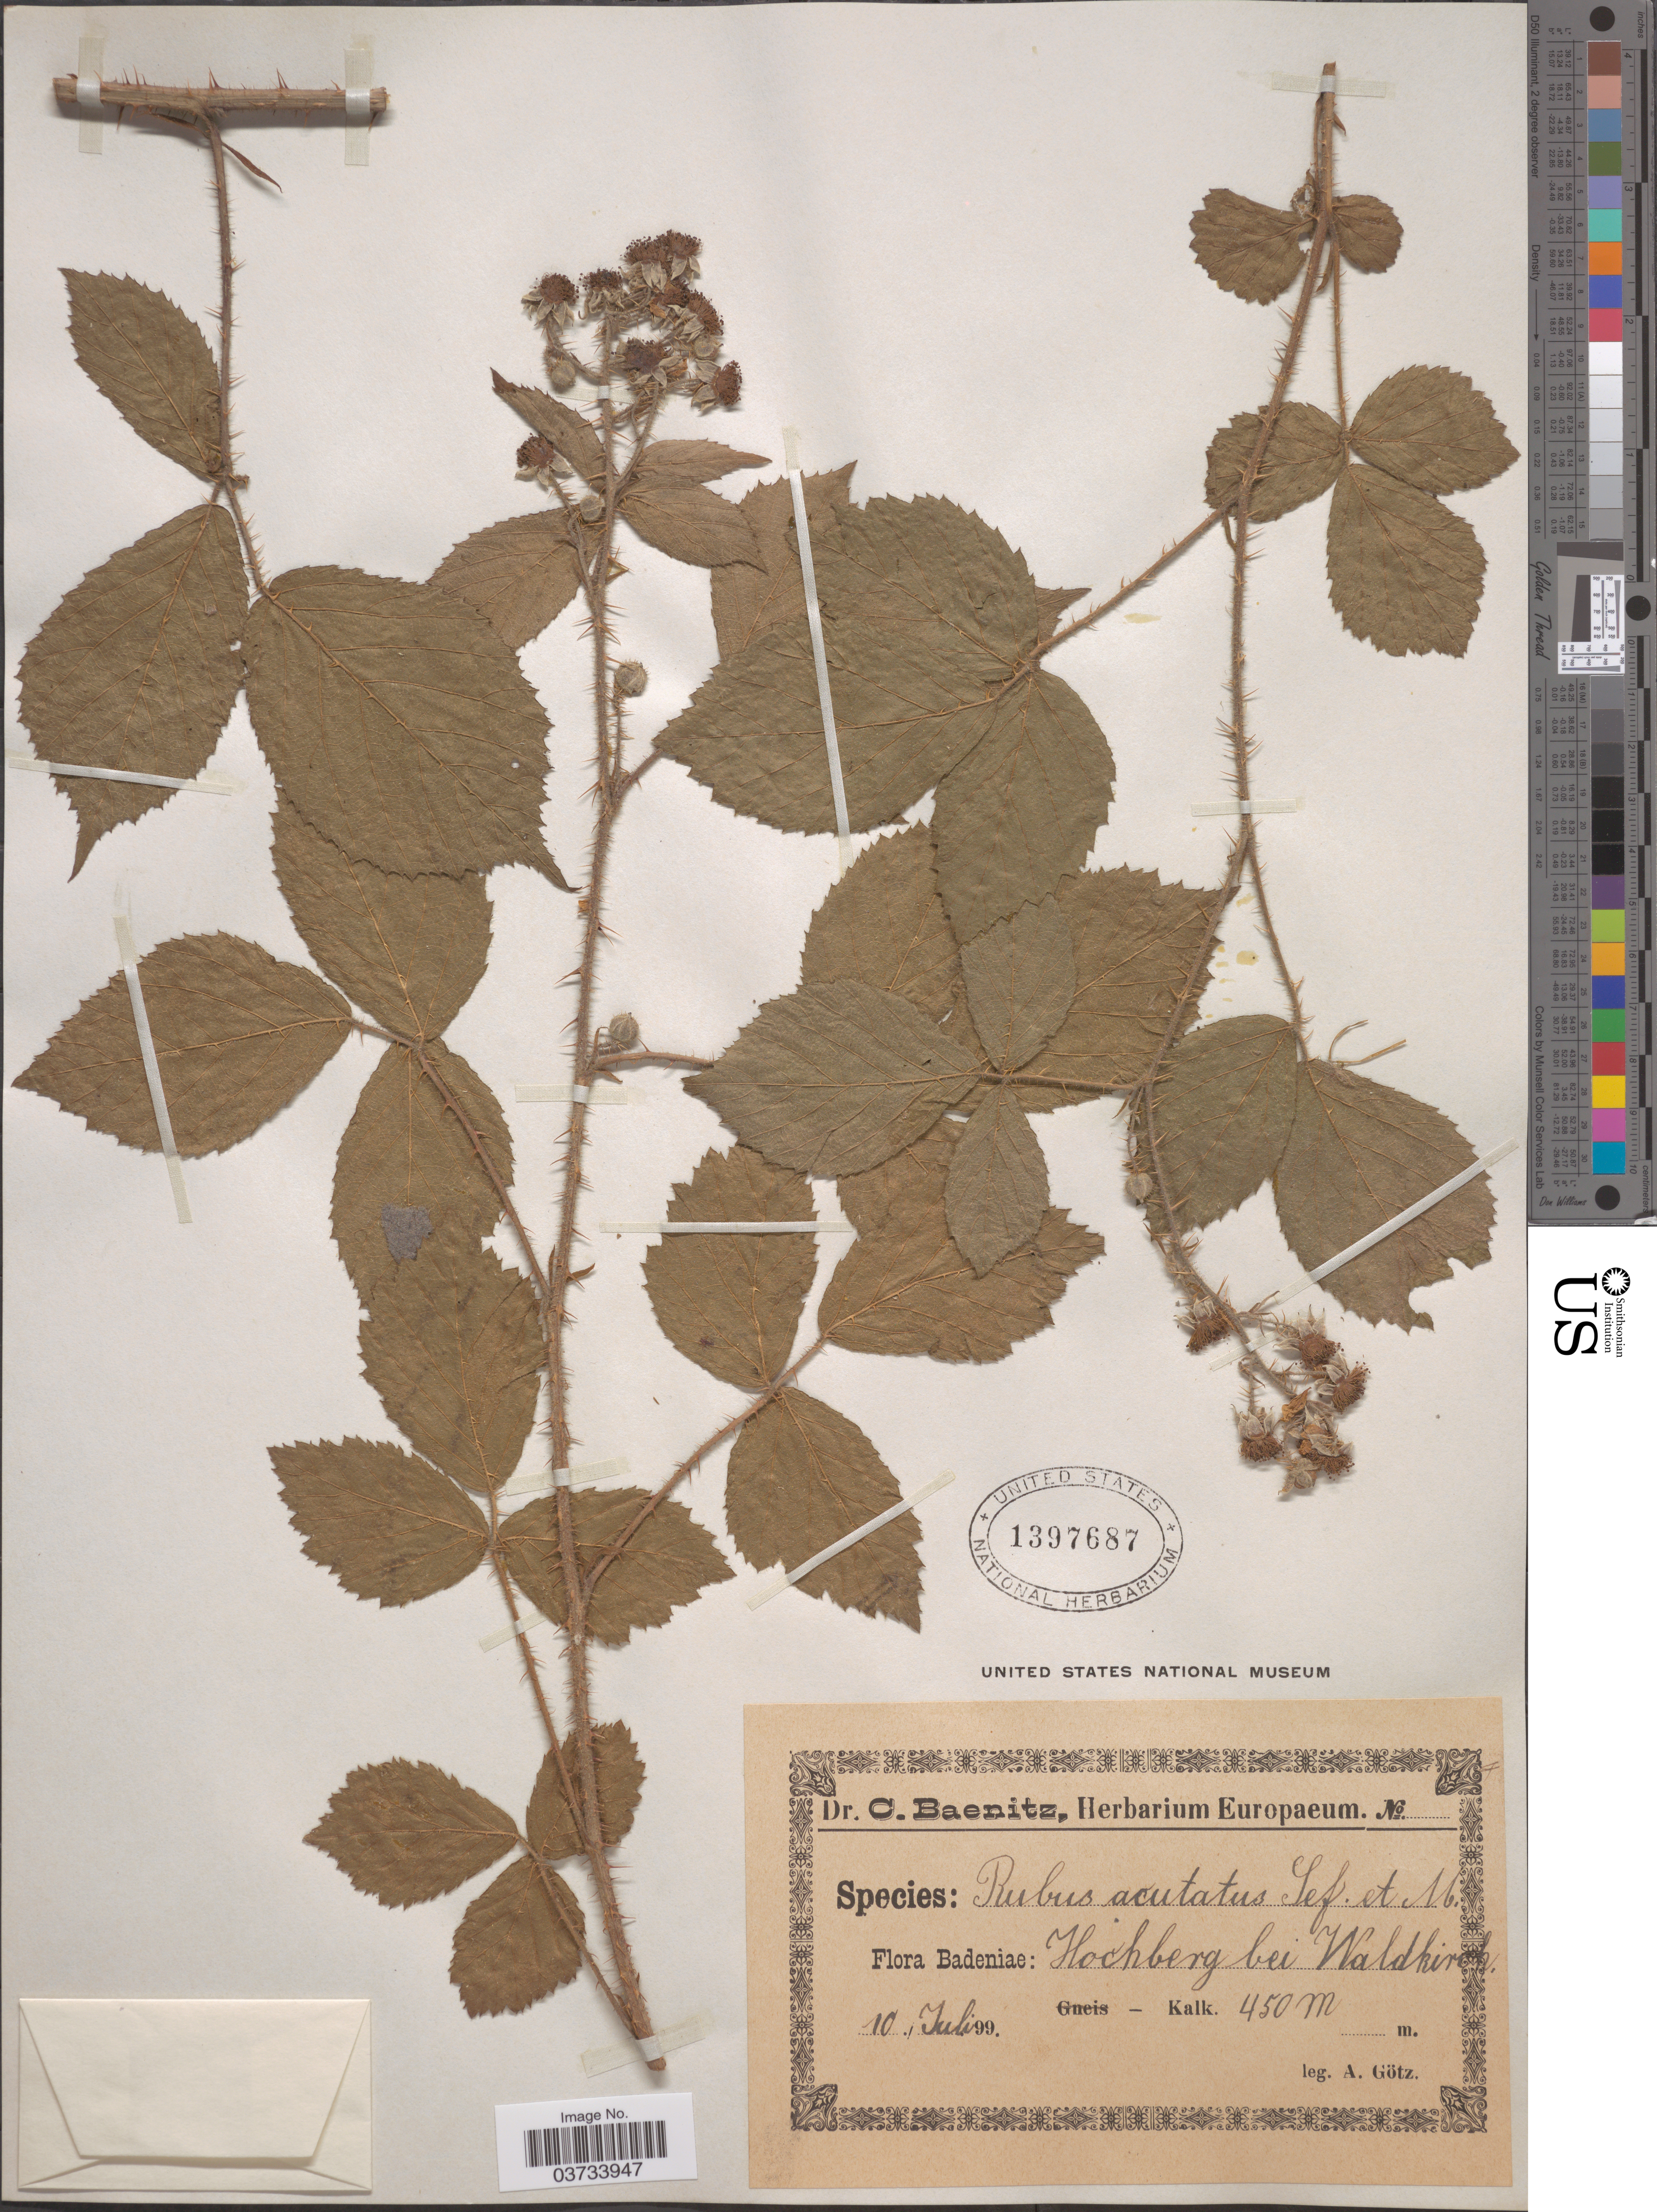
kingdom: Plantae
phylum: Tracheophyta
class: Magnoliopsida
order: Rosales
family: Rosaceae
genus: Rubus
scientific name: Rubus acutatus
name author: P.J. Müll. & Lefèvre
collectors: A. Götz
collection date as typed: Transcribed d/m/y: 10/7/99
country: Germany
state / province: Baden-Württemberg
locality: Badenia: Hochberg bei Waldkirch.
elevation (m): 450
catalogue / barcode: US 1397687